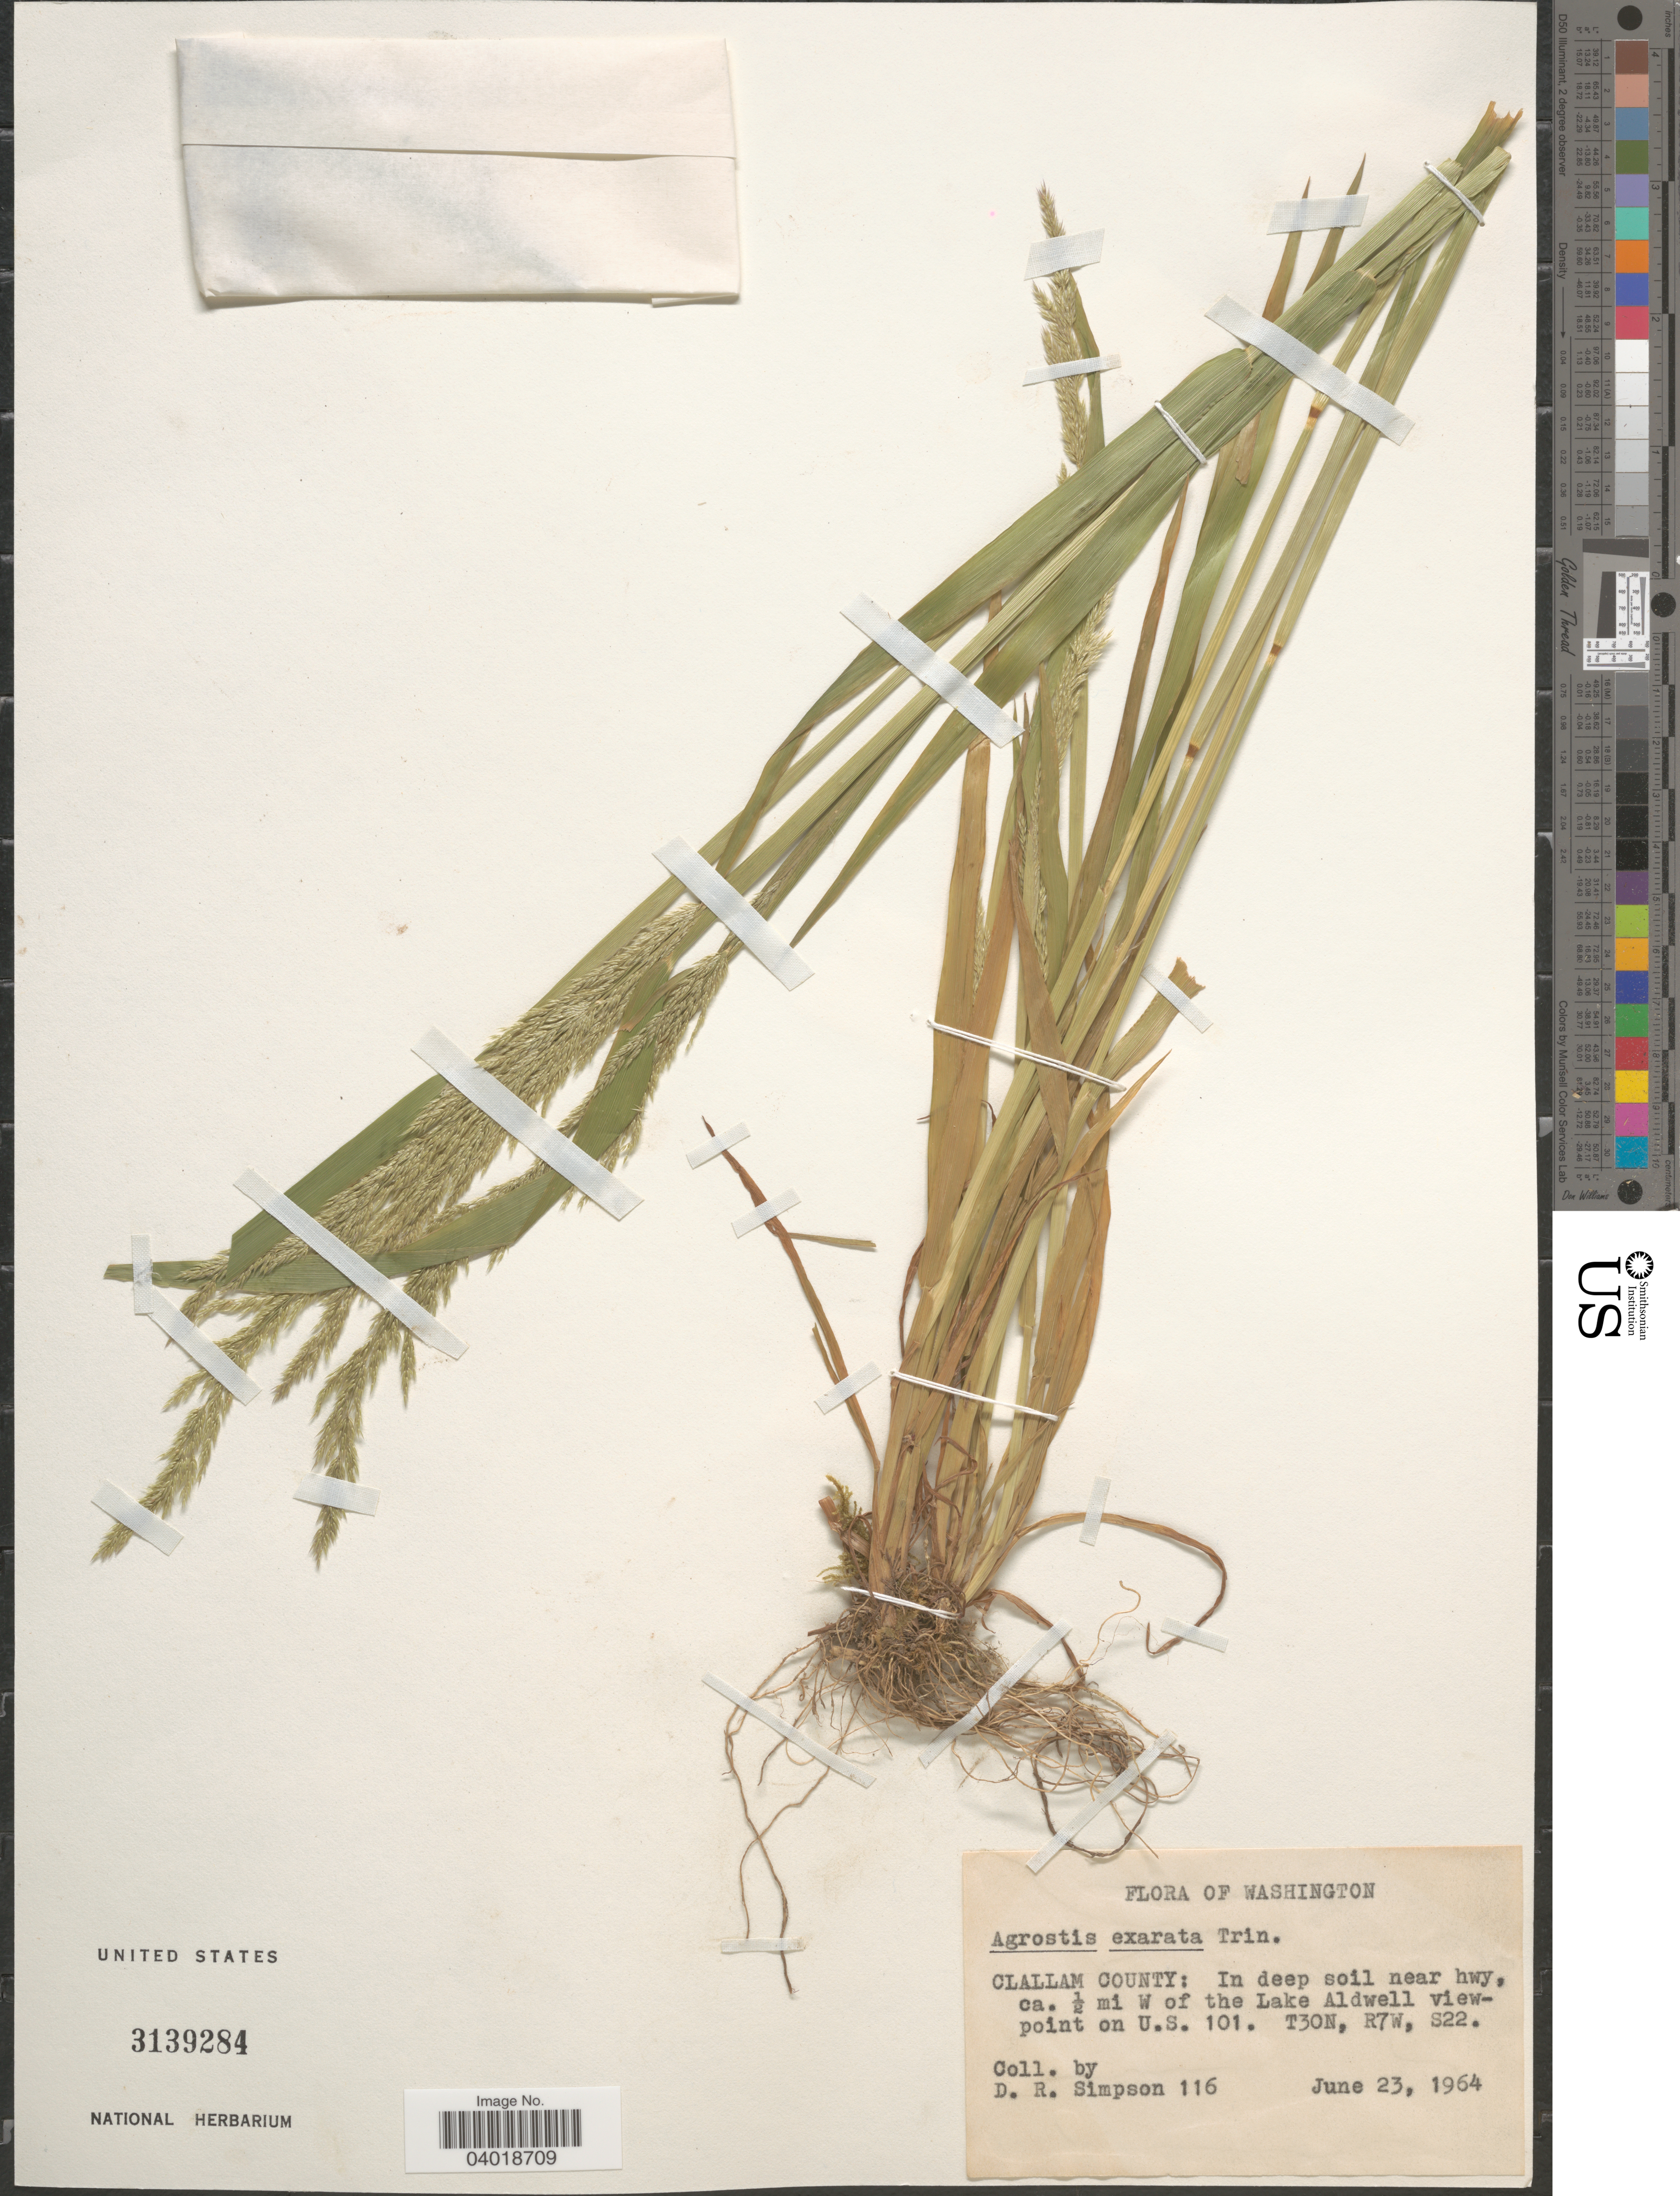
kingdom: Plantae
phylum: Tracheophyta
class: Liliopsida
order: Poales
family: Poaceae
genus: Agrostis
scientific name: Agrostis exarata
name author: Trin.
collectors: D. R. Simpson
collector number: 116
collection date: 1964-06-23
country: United States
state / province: Washington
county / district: Clallam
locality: Clallam County: In deep soil near hwy, ca. ½ mi W of the Lake Aldwell viewpoint on U.S. 101. T30N, R7W, S22.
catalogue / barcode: US 3139284